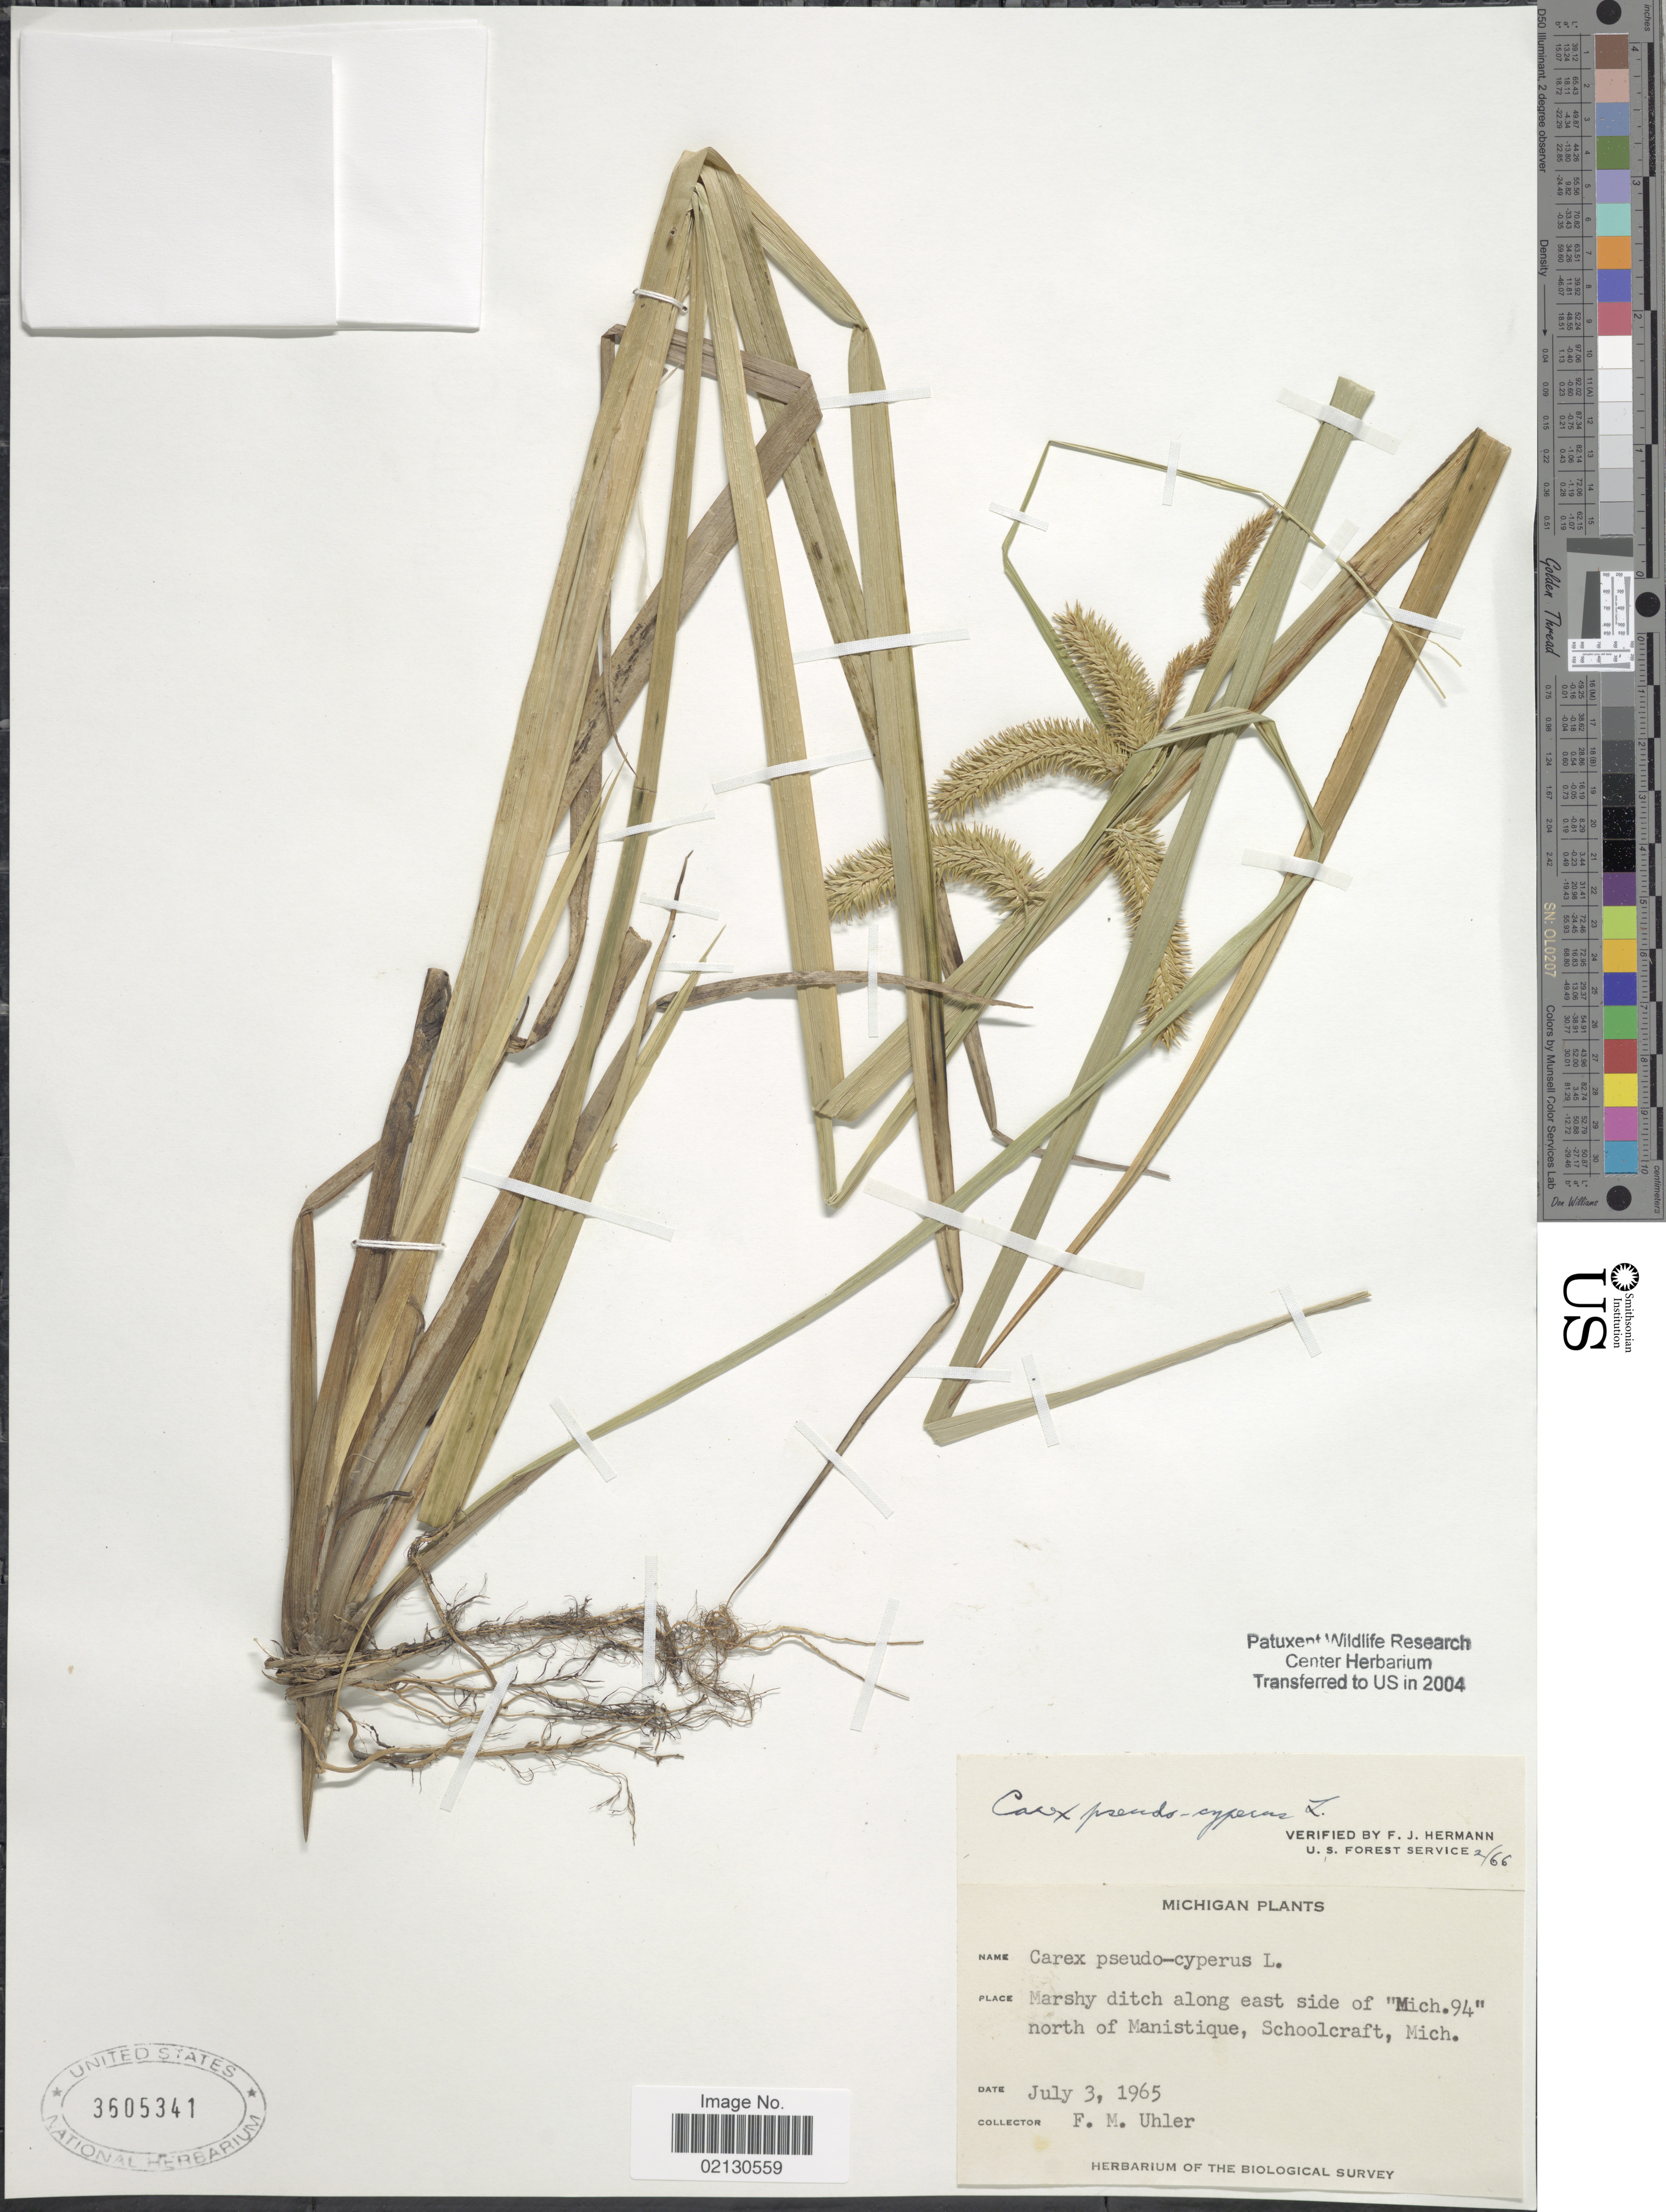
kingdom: Plantae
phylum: Tracheophyta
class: Liliopsida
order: Poales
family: Cyperaceae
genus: Carex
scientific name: Carex pseudocyperus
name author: L.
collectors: F. M. Uhler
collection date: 1965-07-03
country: United States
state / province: Michigan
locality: Along east side of "Mich.94" north of Manistique, Schoolcraft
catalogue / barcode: US 3605341